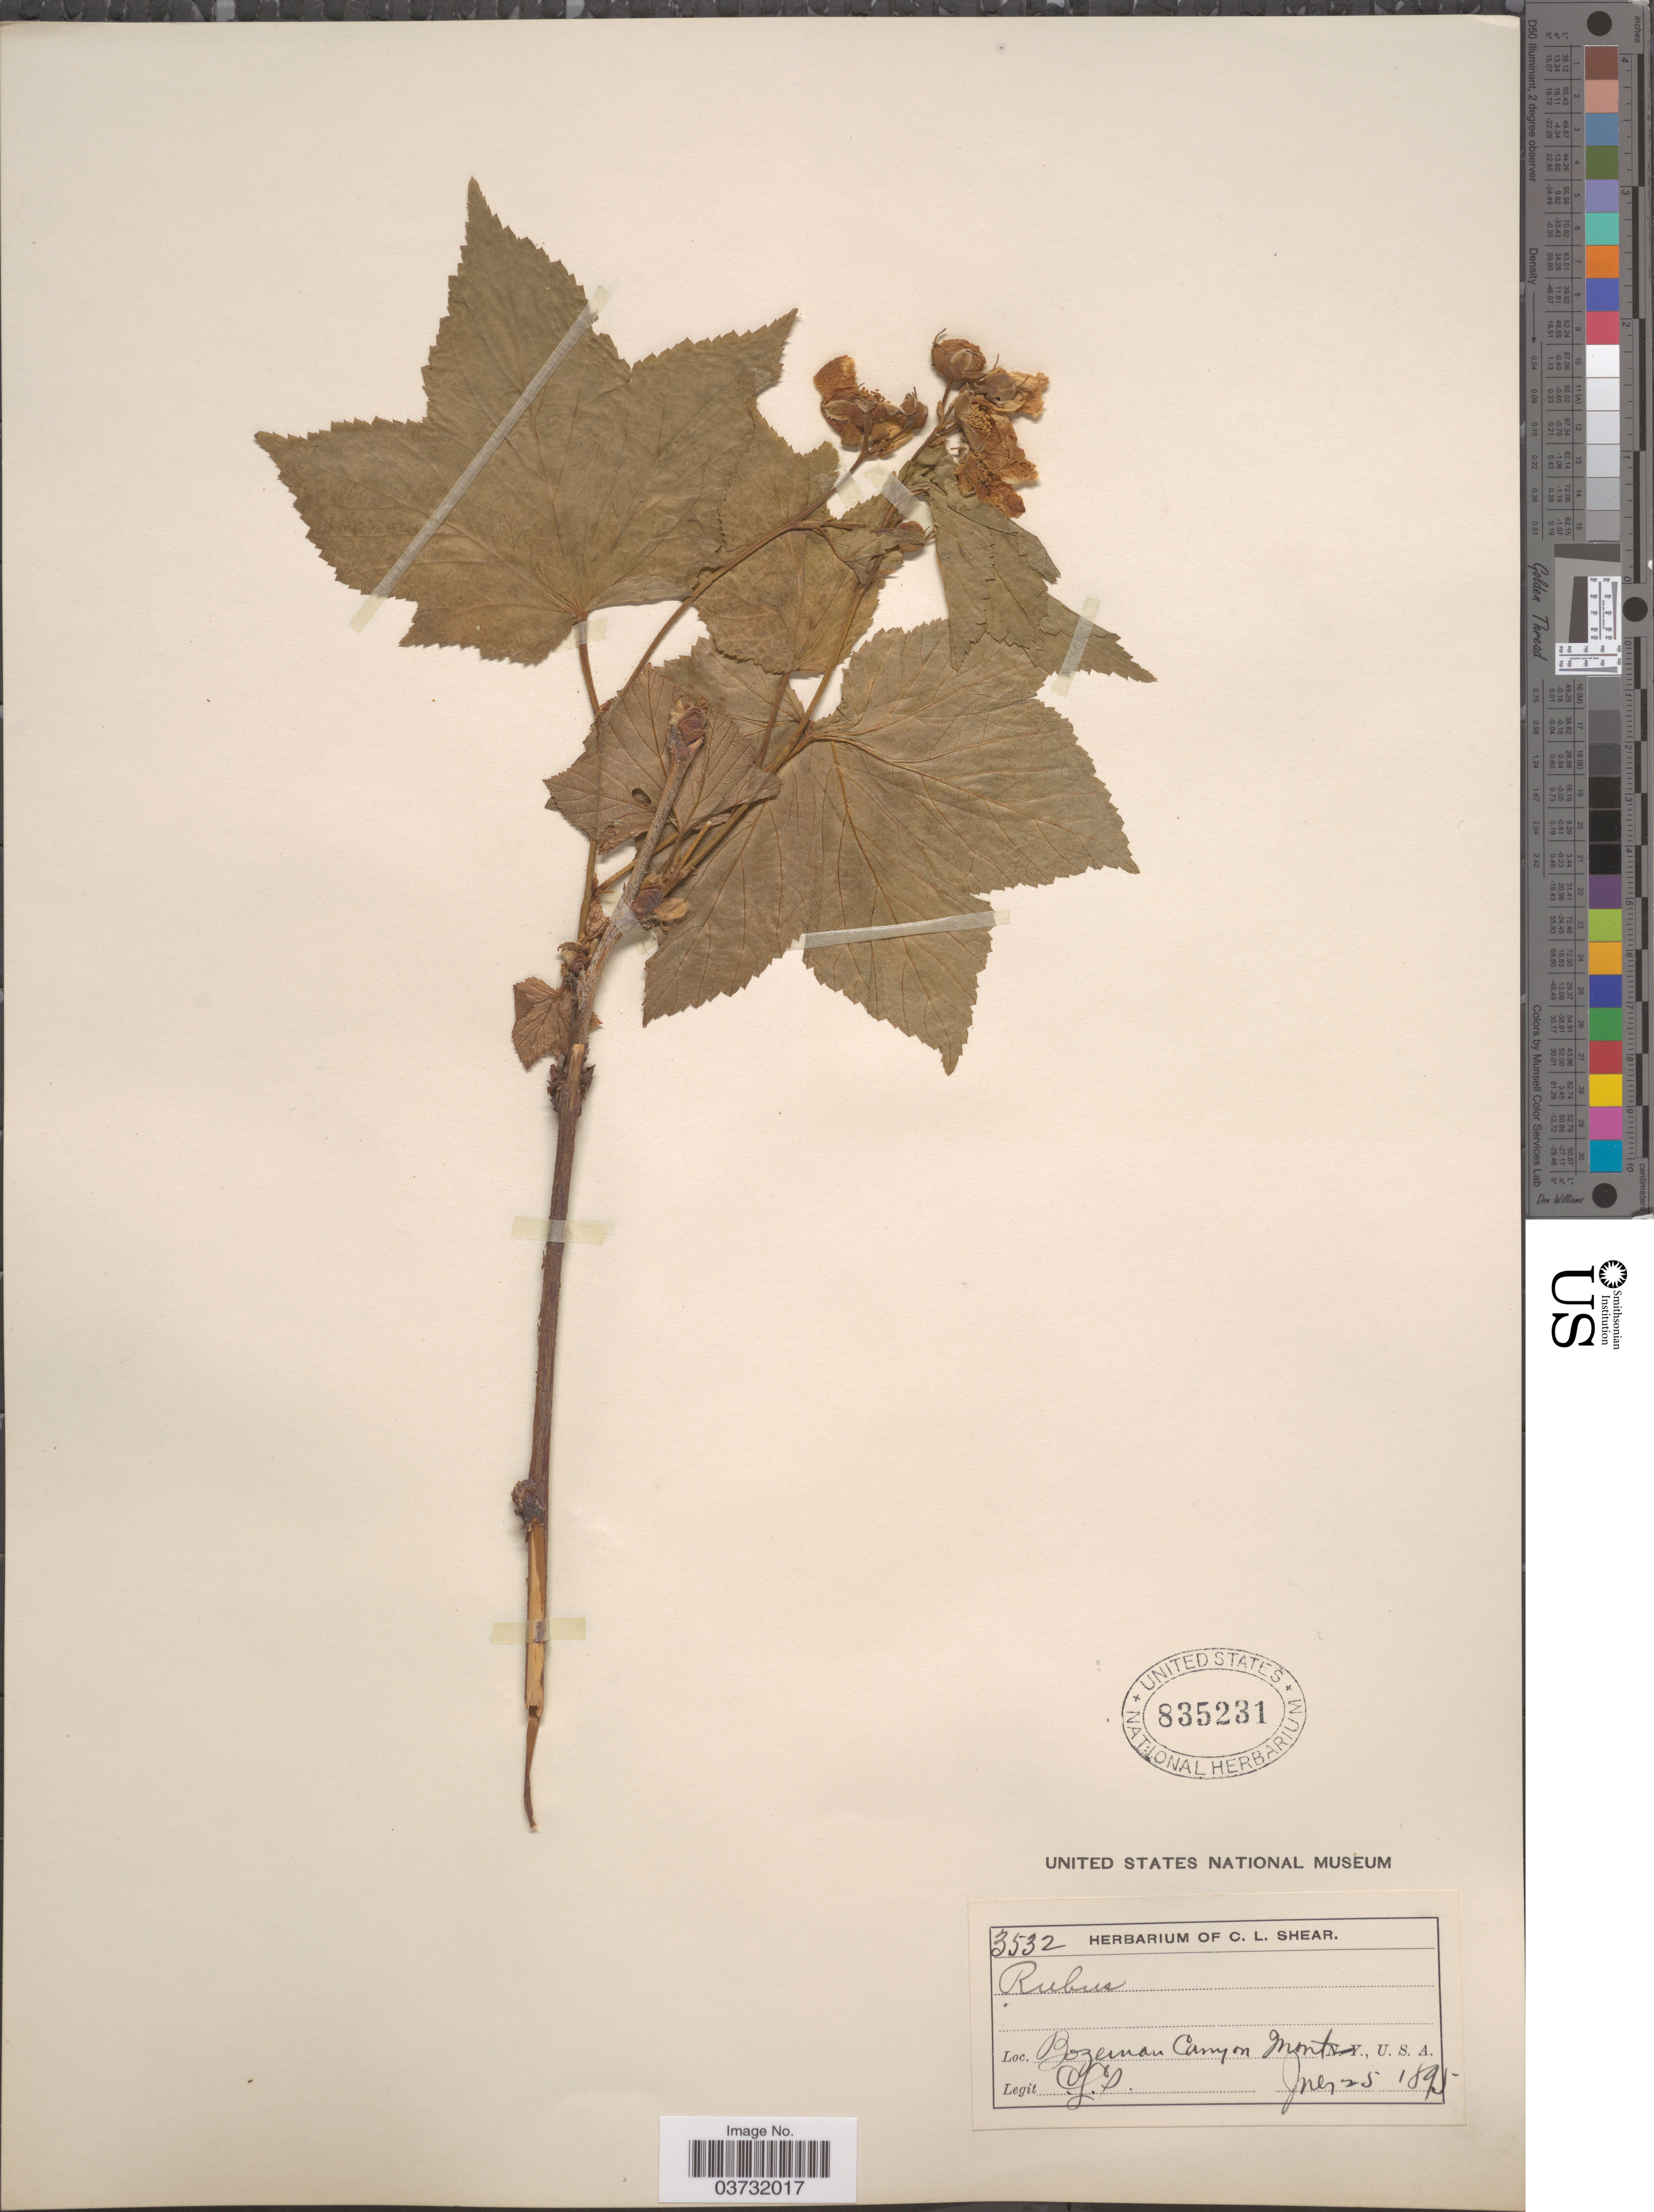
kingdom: Plantae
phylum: Tracheophyta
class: Magnoliopsida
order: Rosales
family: Rosaceae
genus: Rubus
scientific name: Rubus parviflorus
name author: Nutt.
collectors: C. L. Shear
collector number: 3532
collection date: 1895-06-25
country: United States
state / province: Montana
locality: Bozeman Canyon.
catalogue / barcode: US 835231